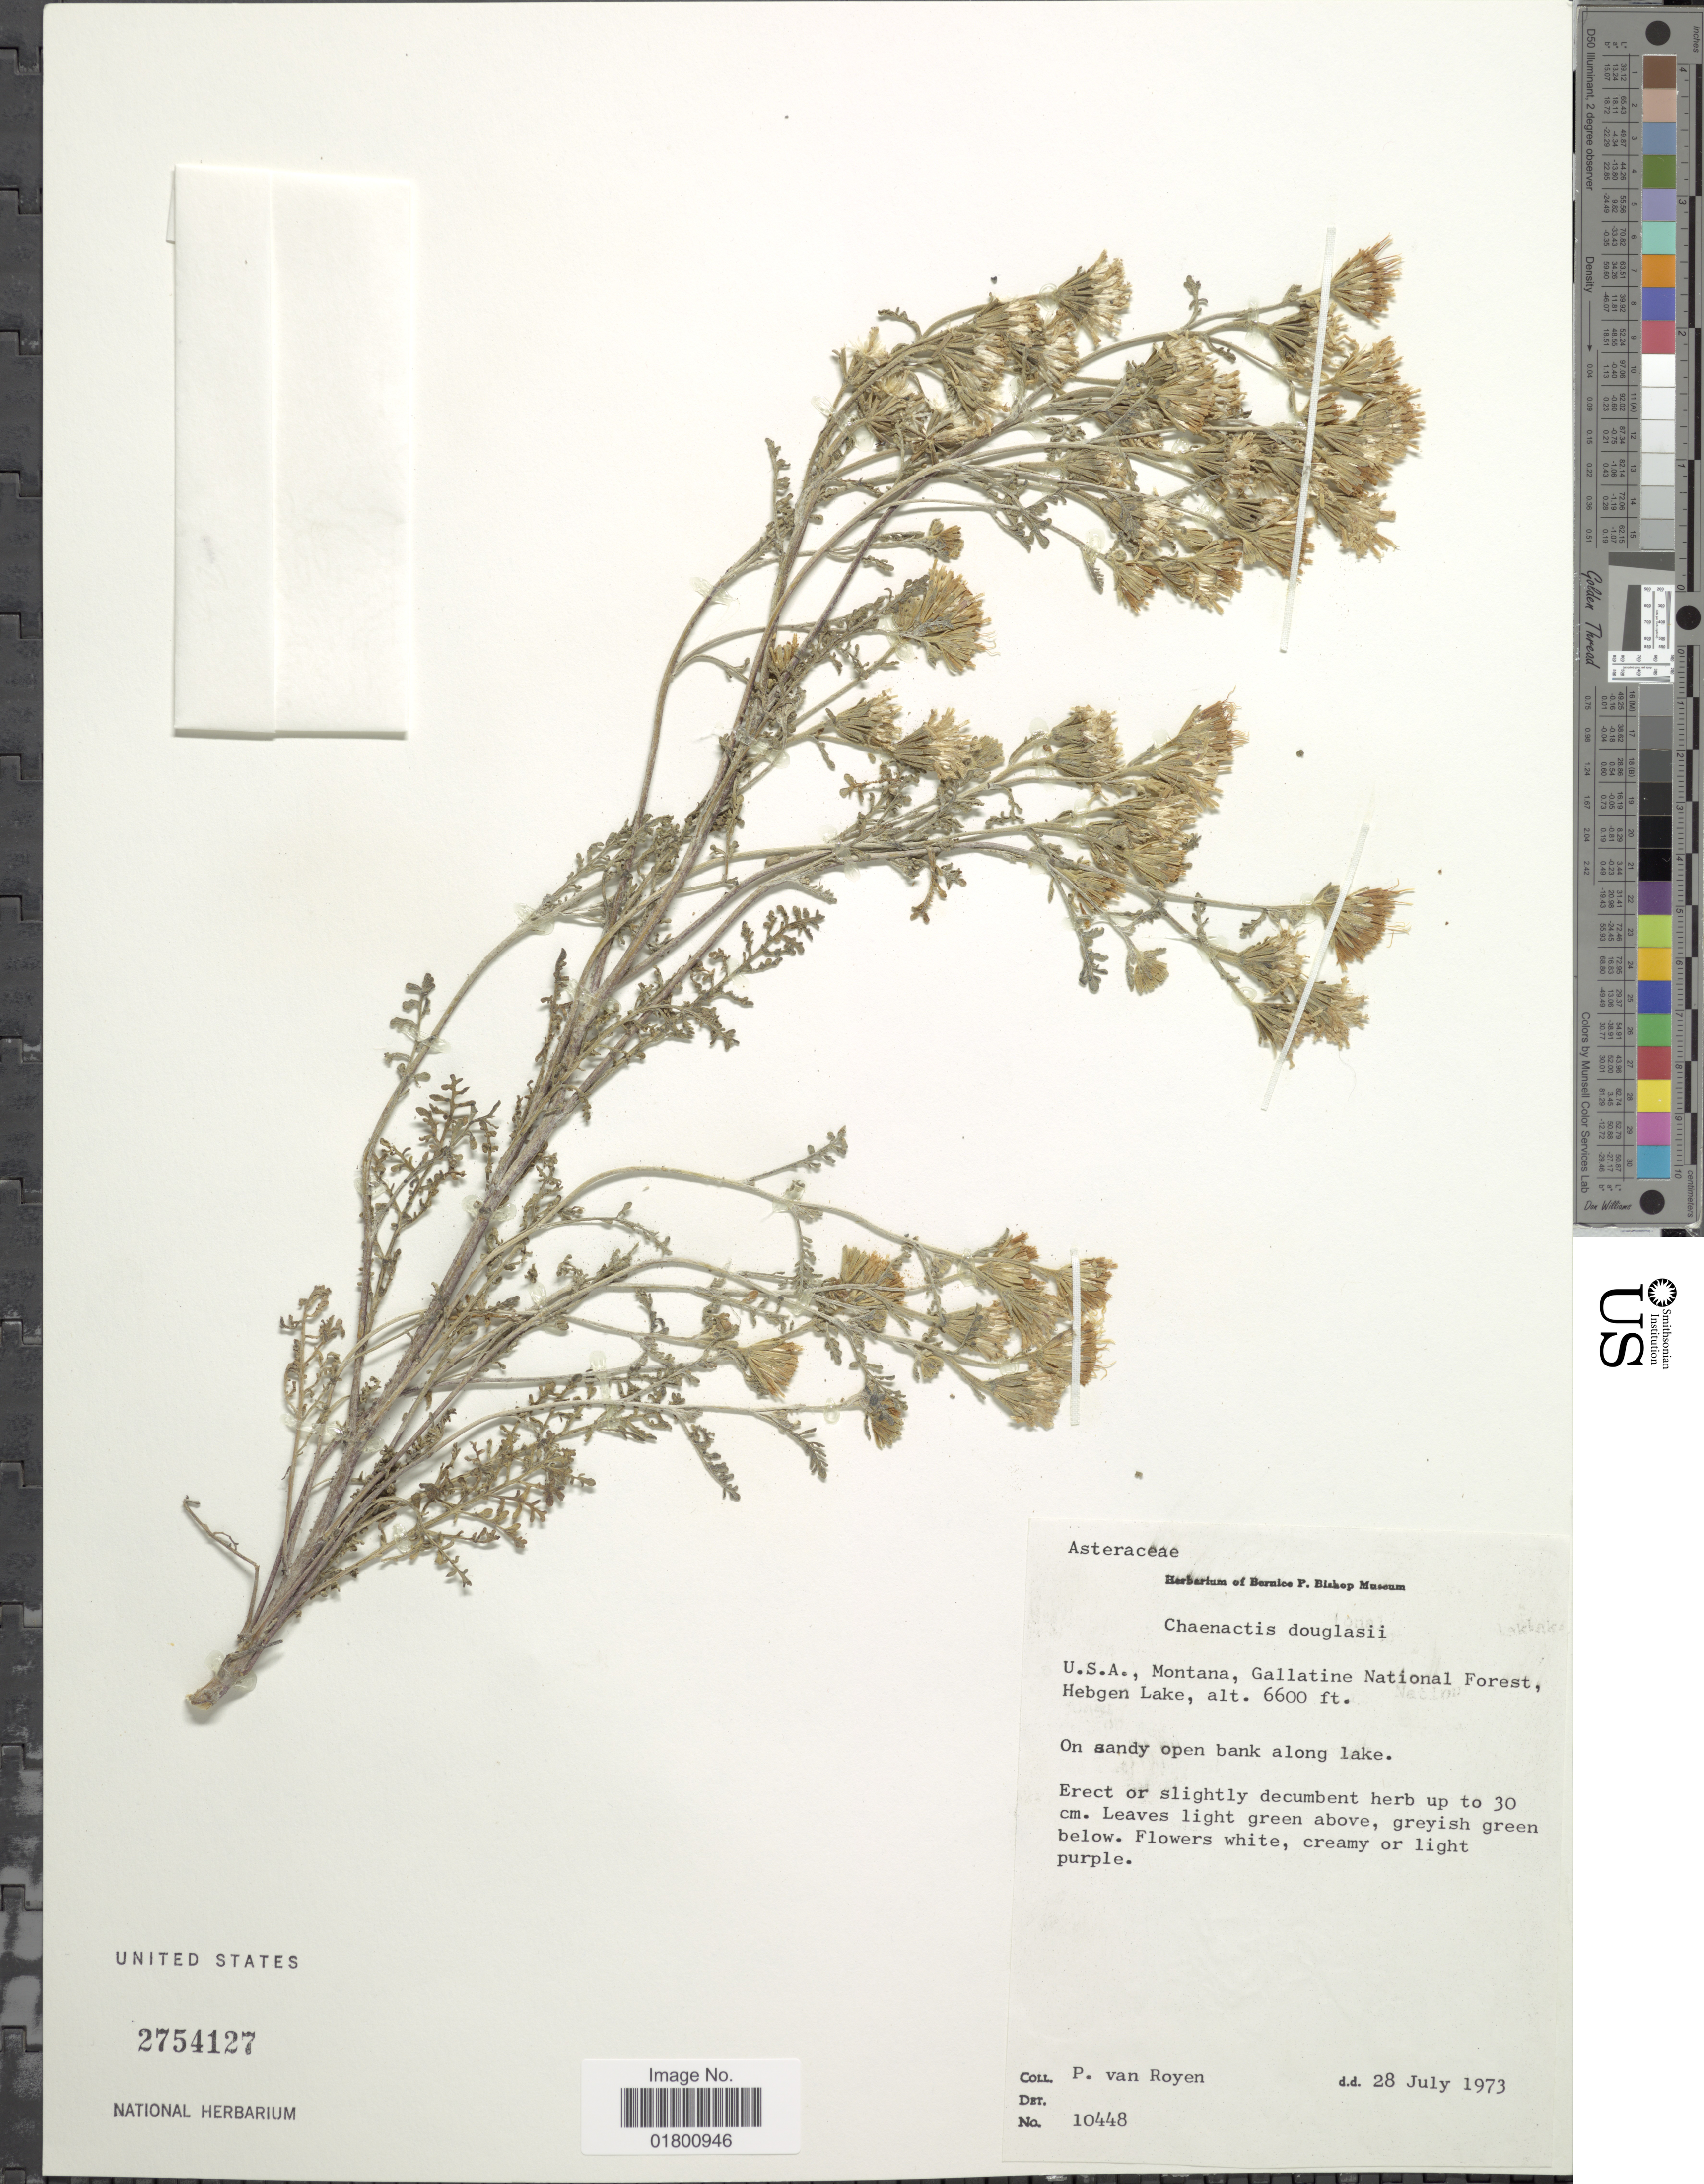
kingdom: Plantae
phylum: Tracheophyta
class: Magnoliopsida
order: Asterales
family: Asteraceae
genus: Chaenactis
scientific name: Chaenactis douglasii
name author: Hook. & Arn.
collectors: P. van Royen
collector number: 10448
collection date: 1973-07-28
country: United States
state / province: Montana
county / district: Gallatin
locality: Gallatine National Forest, Hebgen Lake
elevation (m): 2012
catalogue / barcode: US 2754127